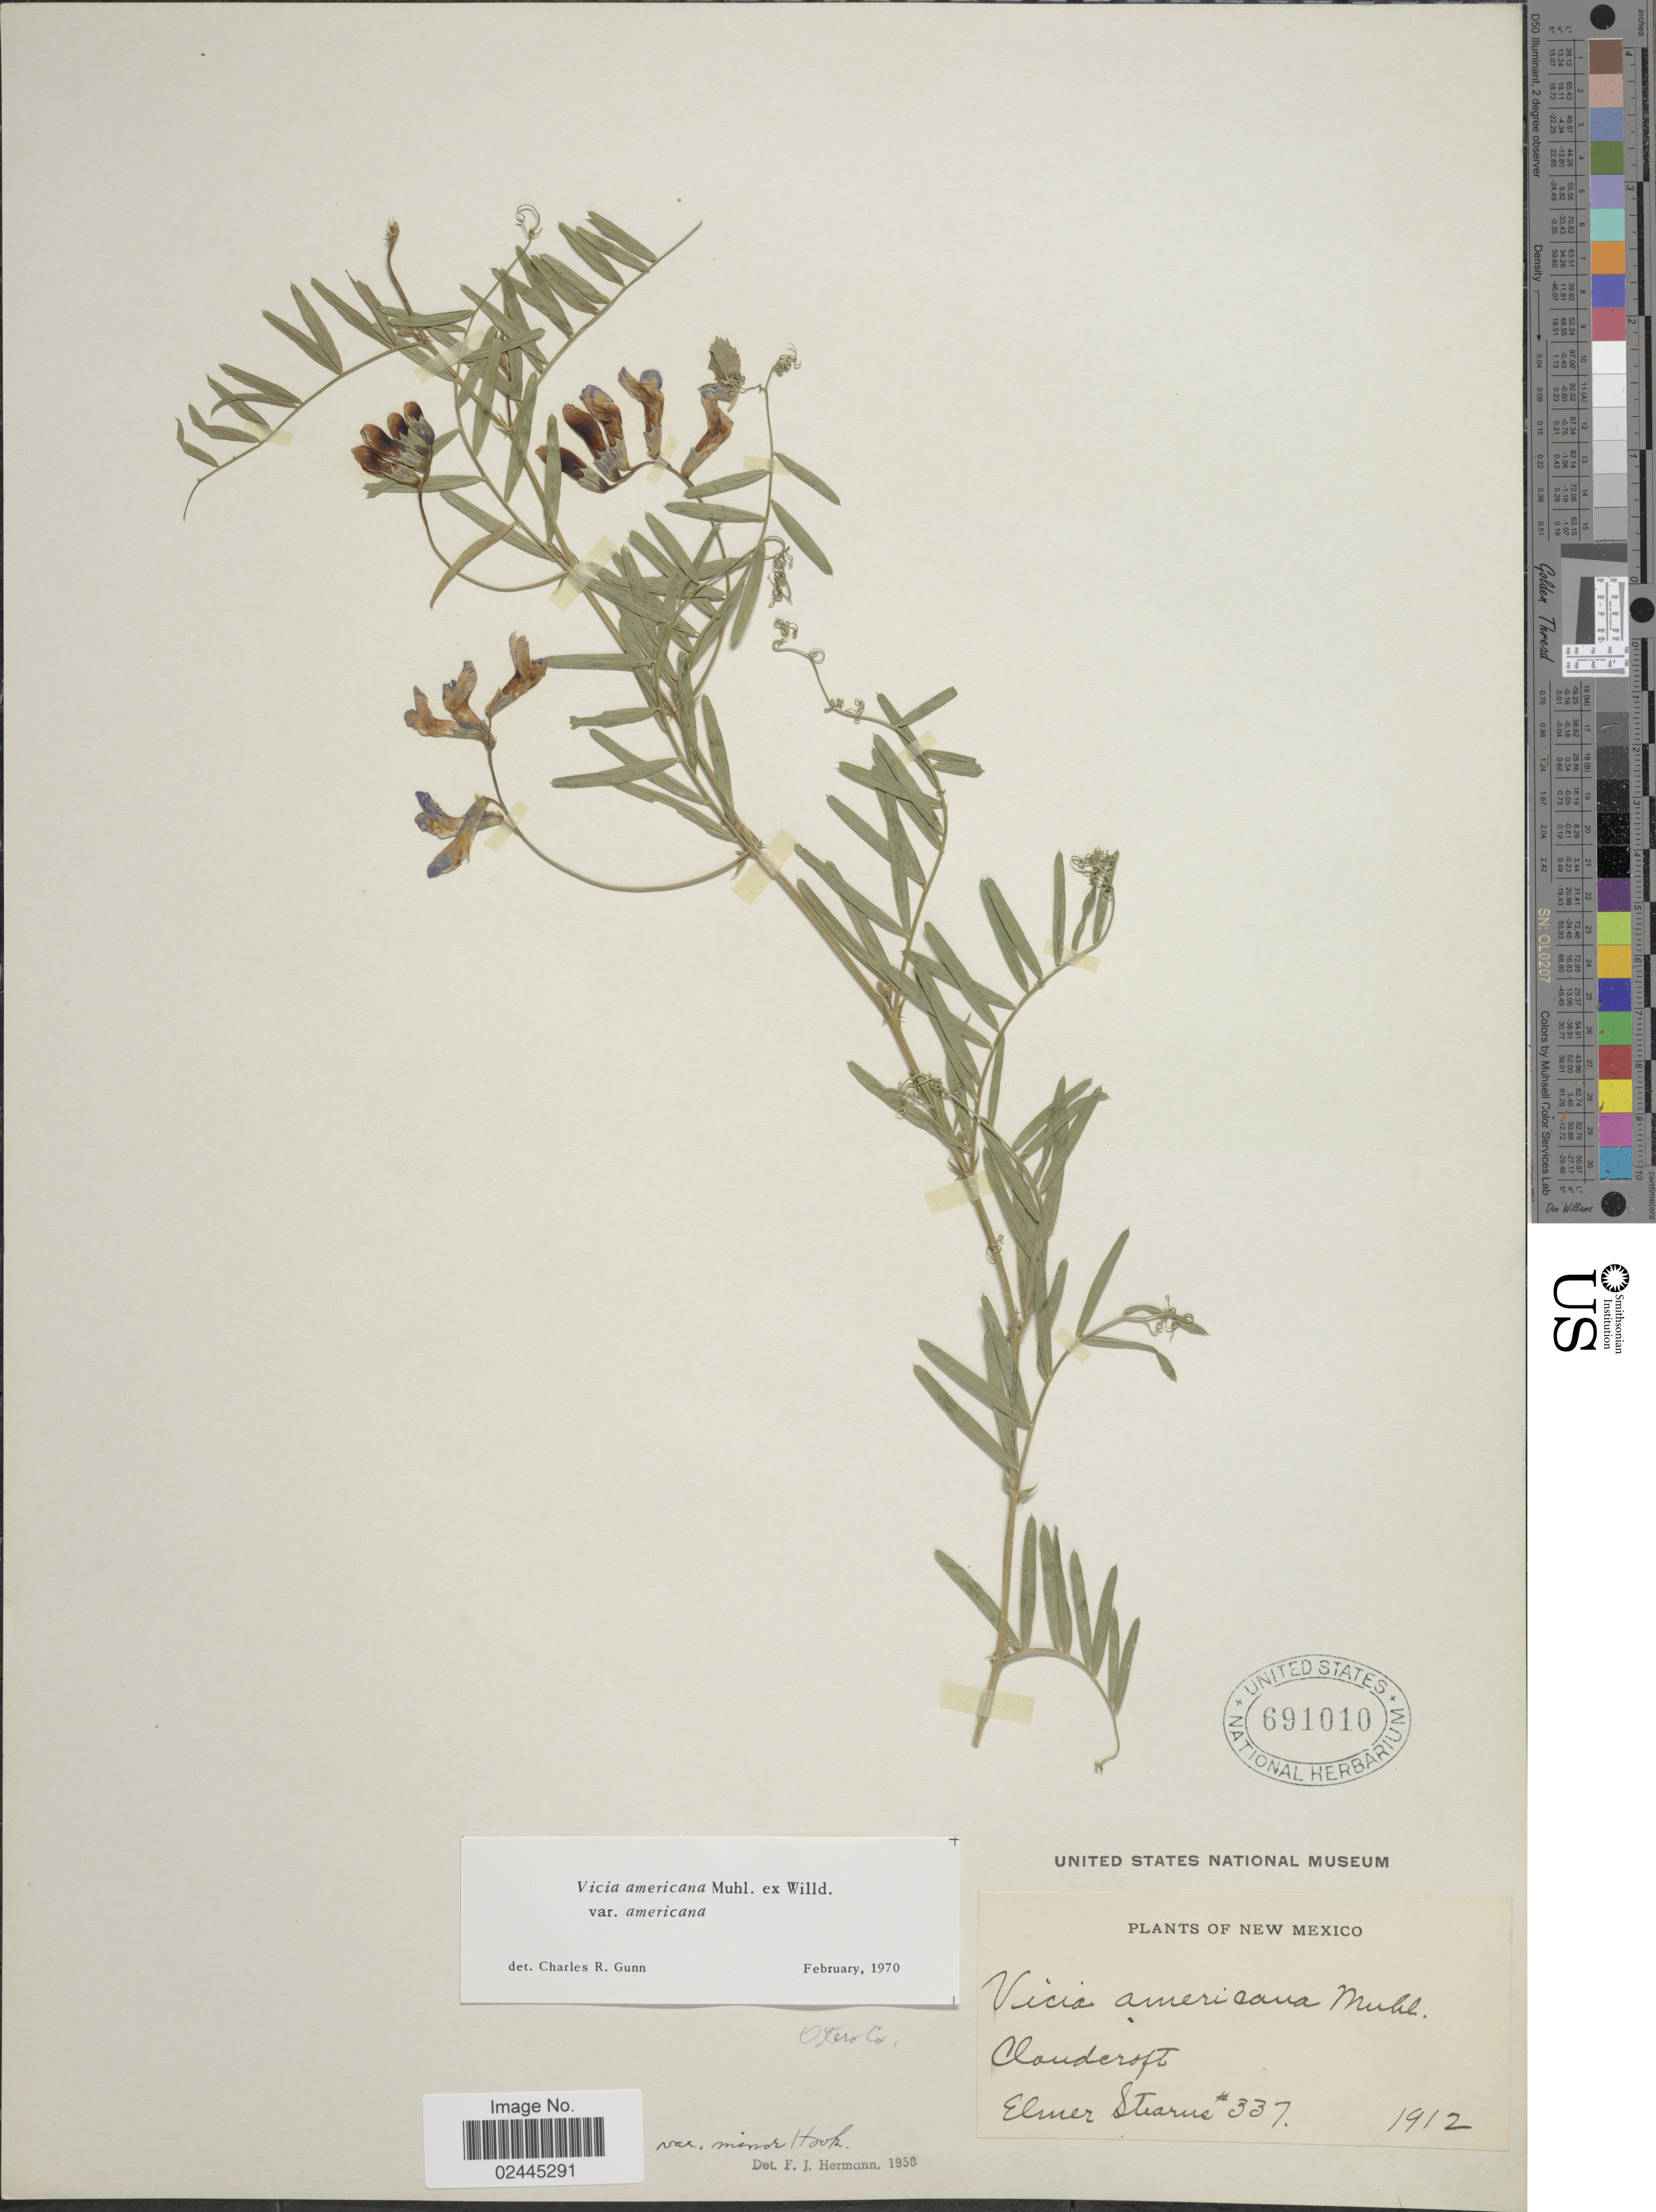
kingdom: Plantae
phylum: Tracheophyta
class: Magnoliopsida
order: Fabales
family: Fabaceae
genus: Vicia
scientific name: Vicia americana var. americana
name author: Muhl. ex Willd.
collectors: E. Stearns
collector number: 337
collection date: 1912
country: United States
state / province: New Mexico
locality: Cloudcroft. Otero Co.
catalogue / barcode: US 691010